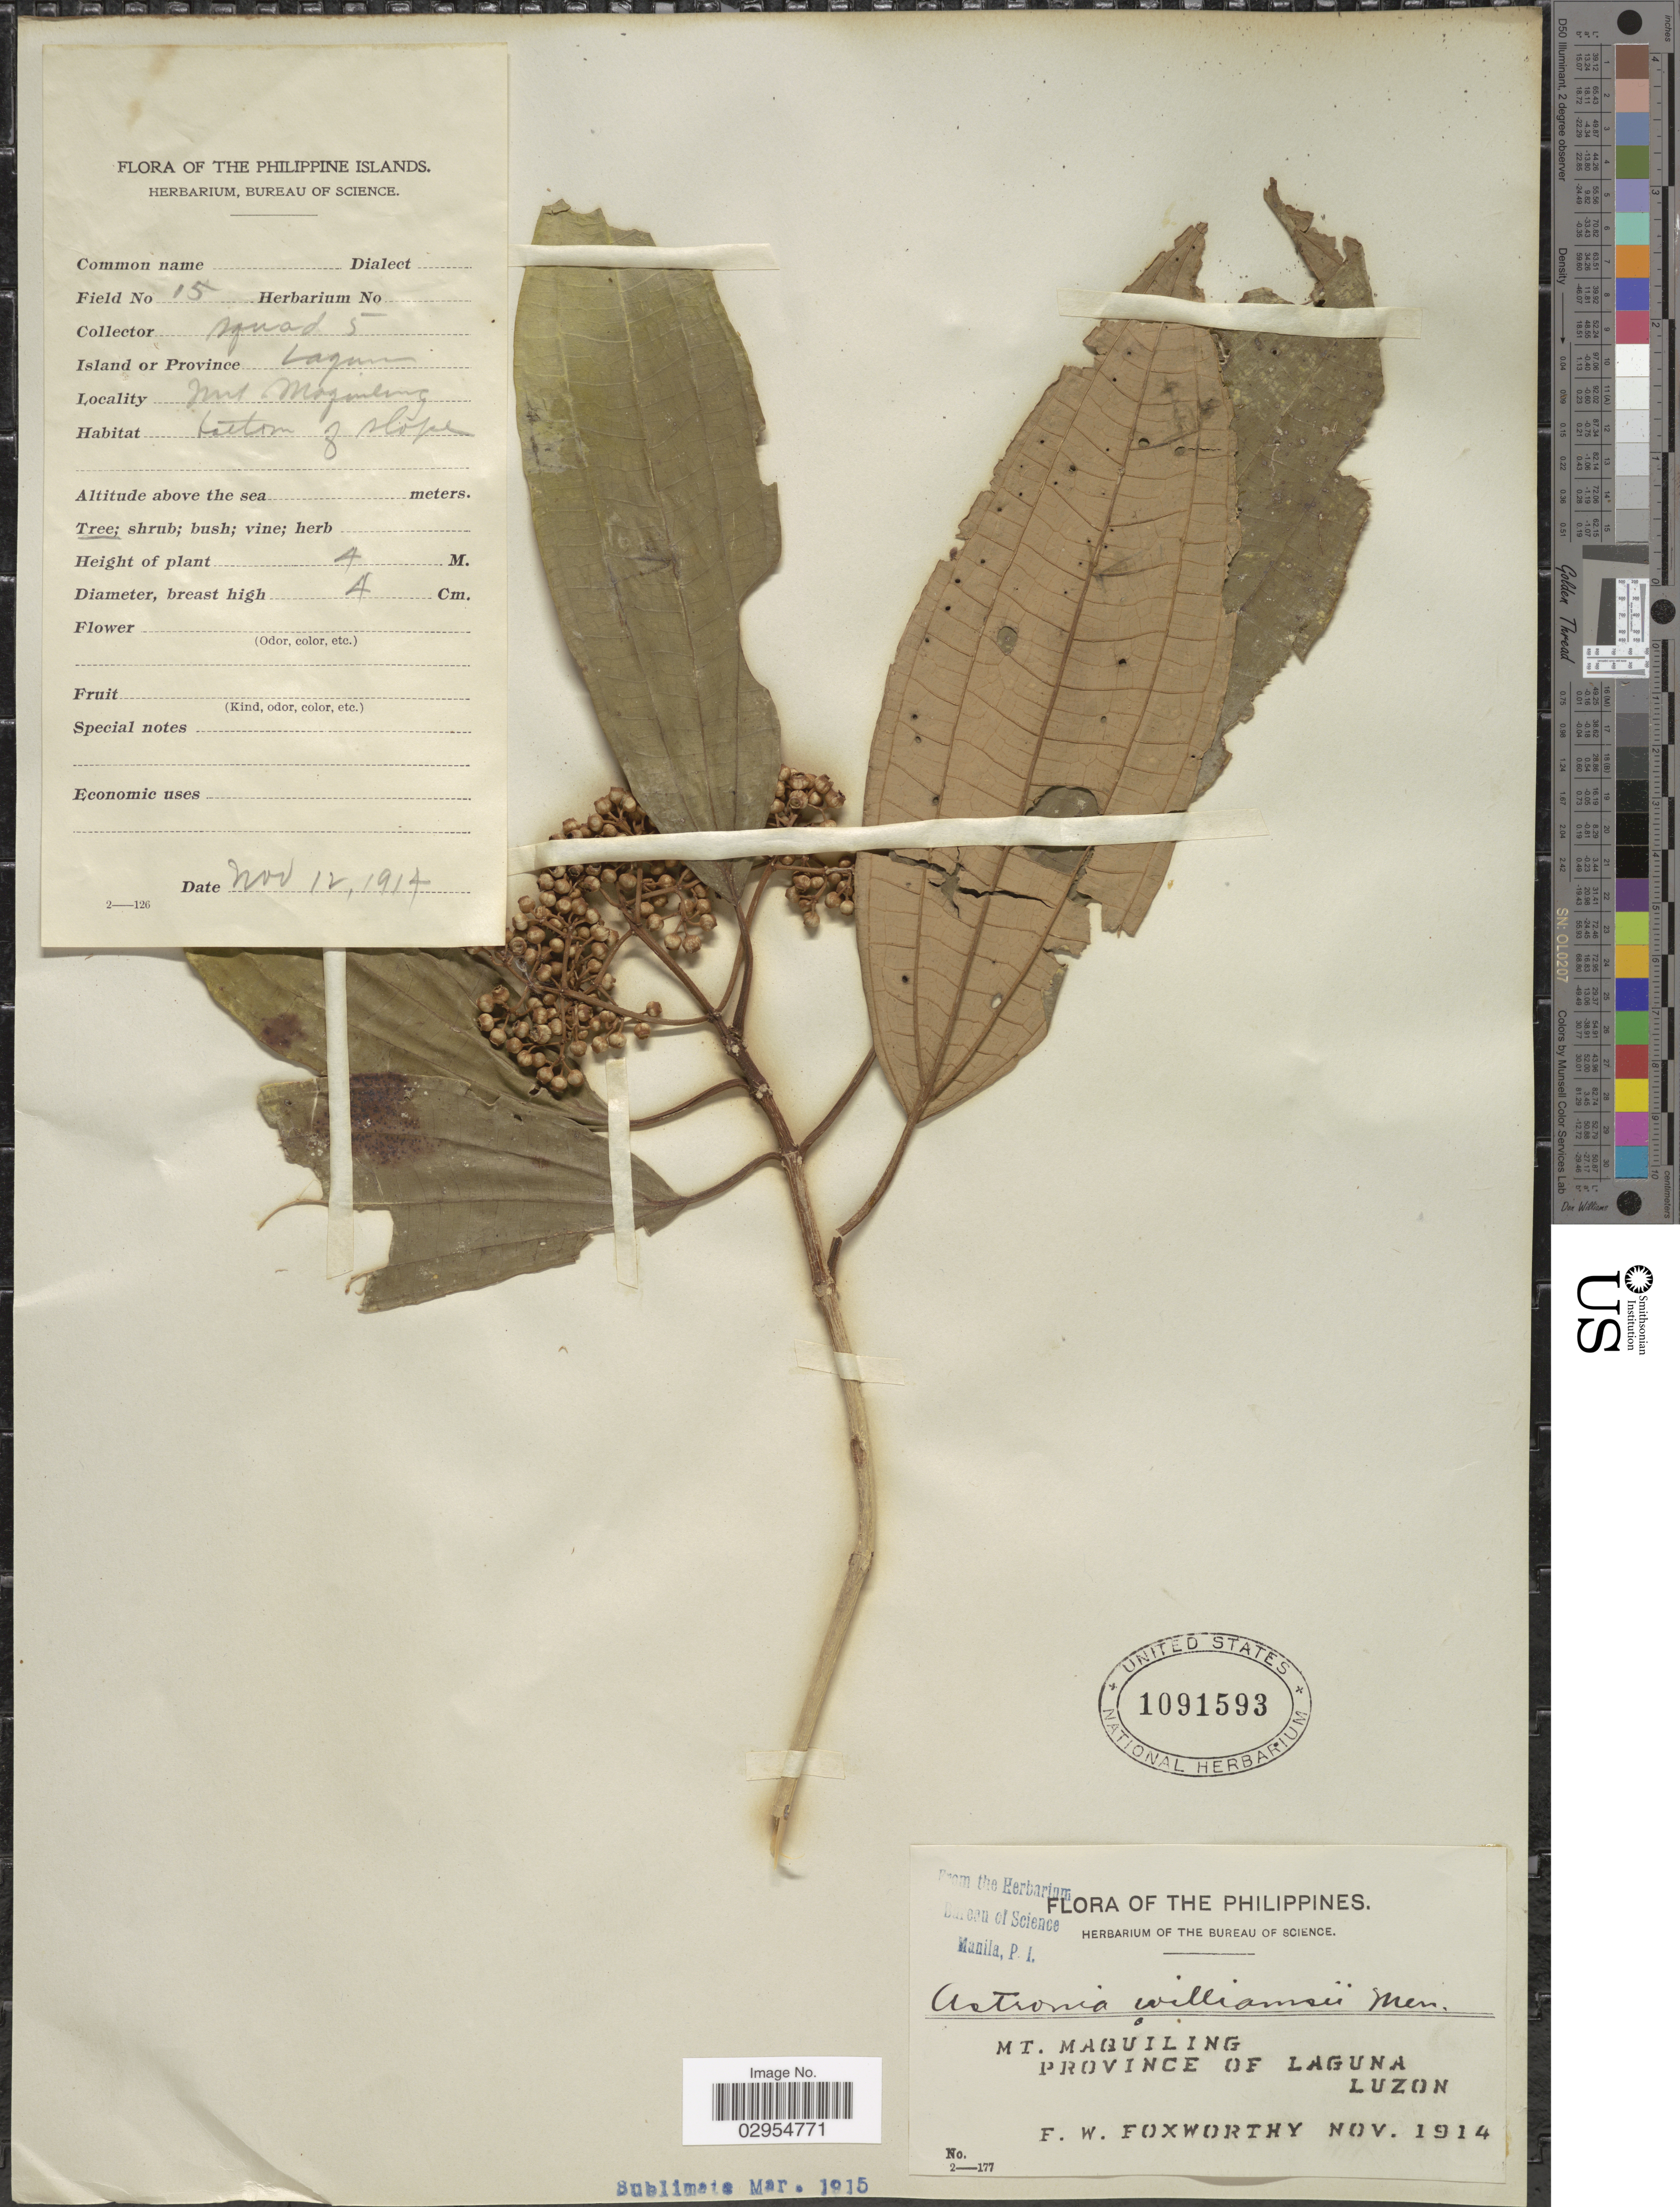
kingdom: Plantae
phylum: Tracheophyta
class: Magnoliopsida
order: Myrtales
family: Melastomataceae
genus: Astronia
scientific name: Astronia williamsii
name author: Merr. ex C.B. Rob.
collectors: F. W. Foxworthy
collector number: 15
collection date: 1914-11-12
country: Philippines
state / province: Calabarzon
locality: Mt. Maquiling, Province of Laguna, Luzon.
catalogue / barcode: US 1091593